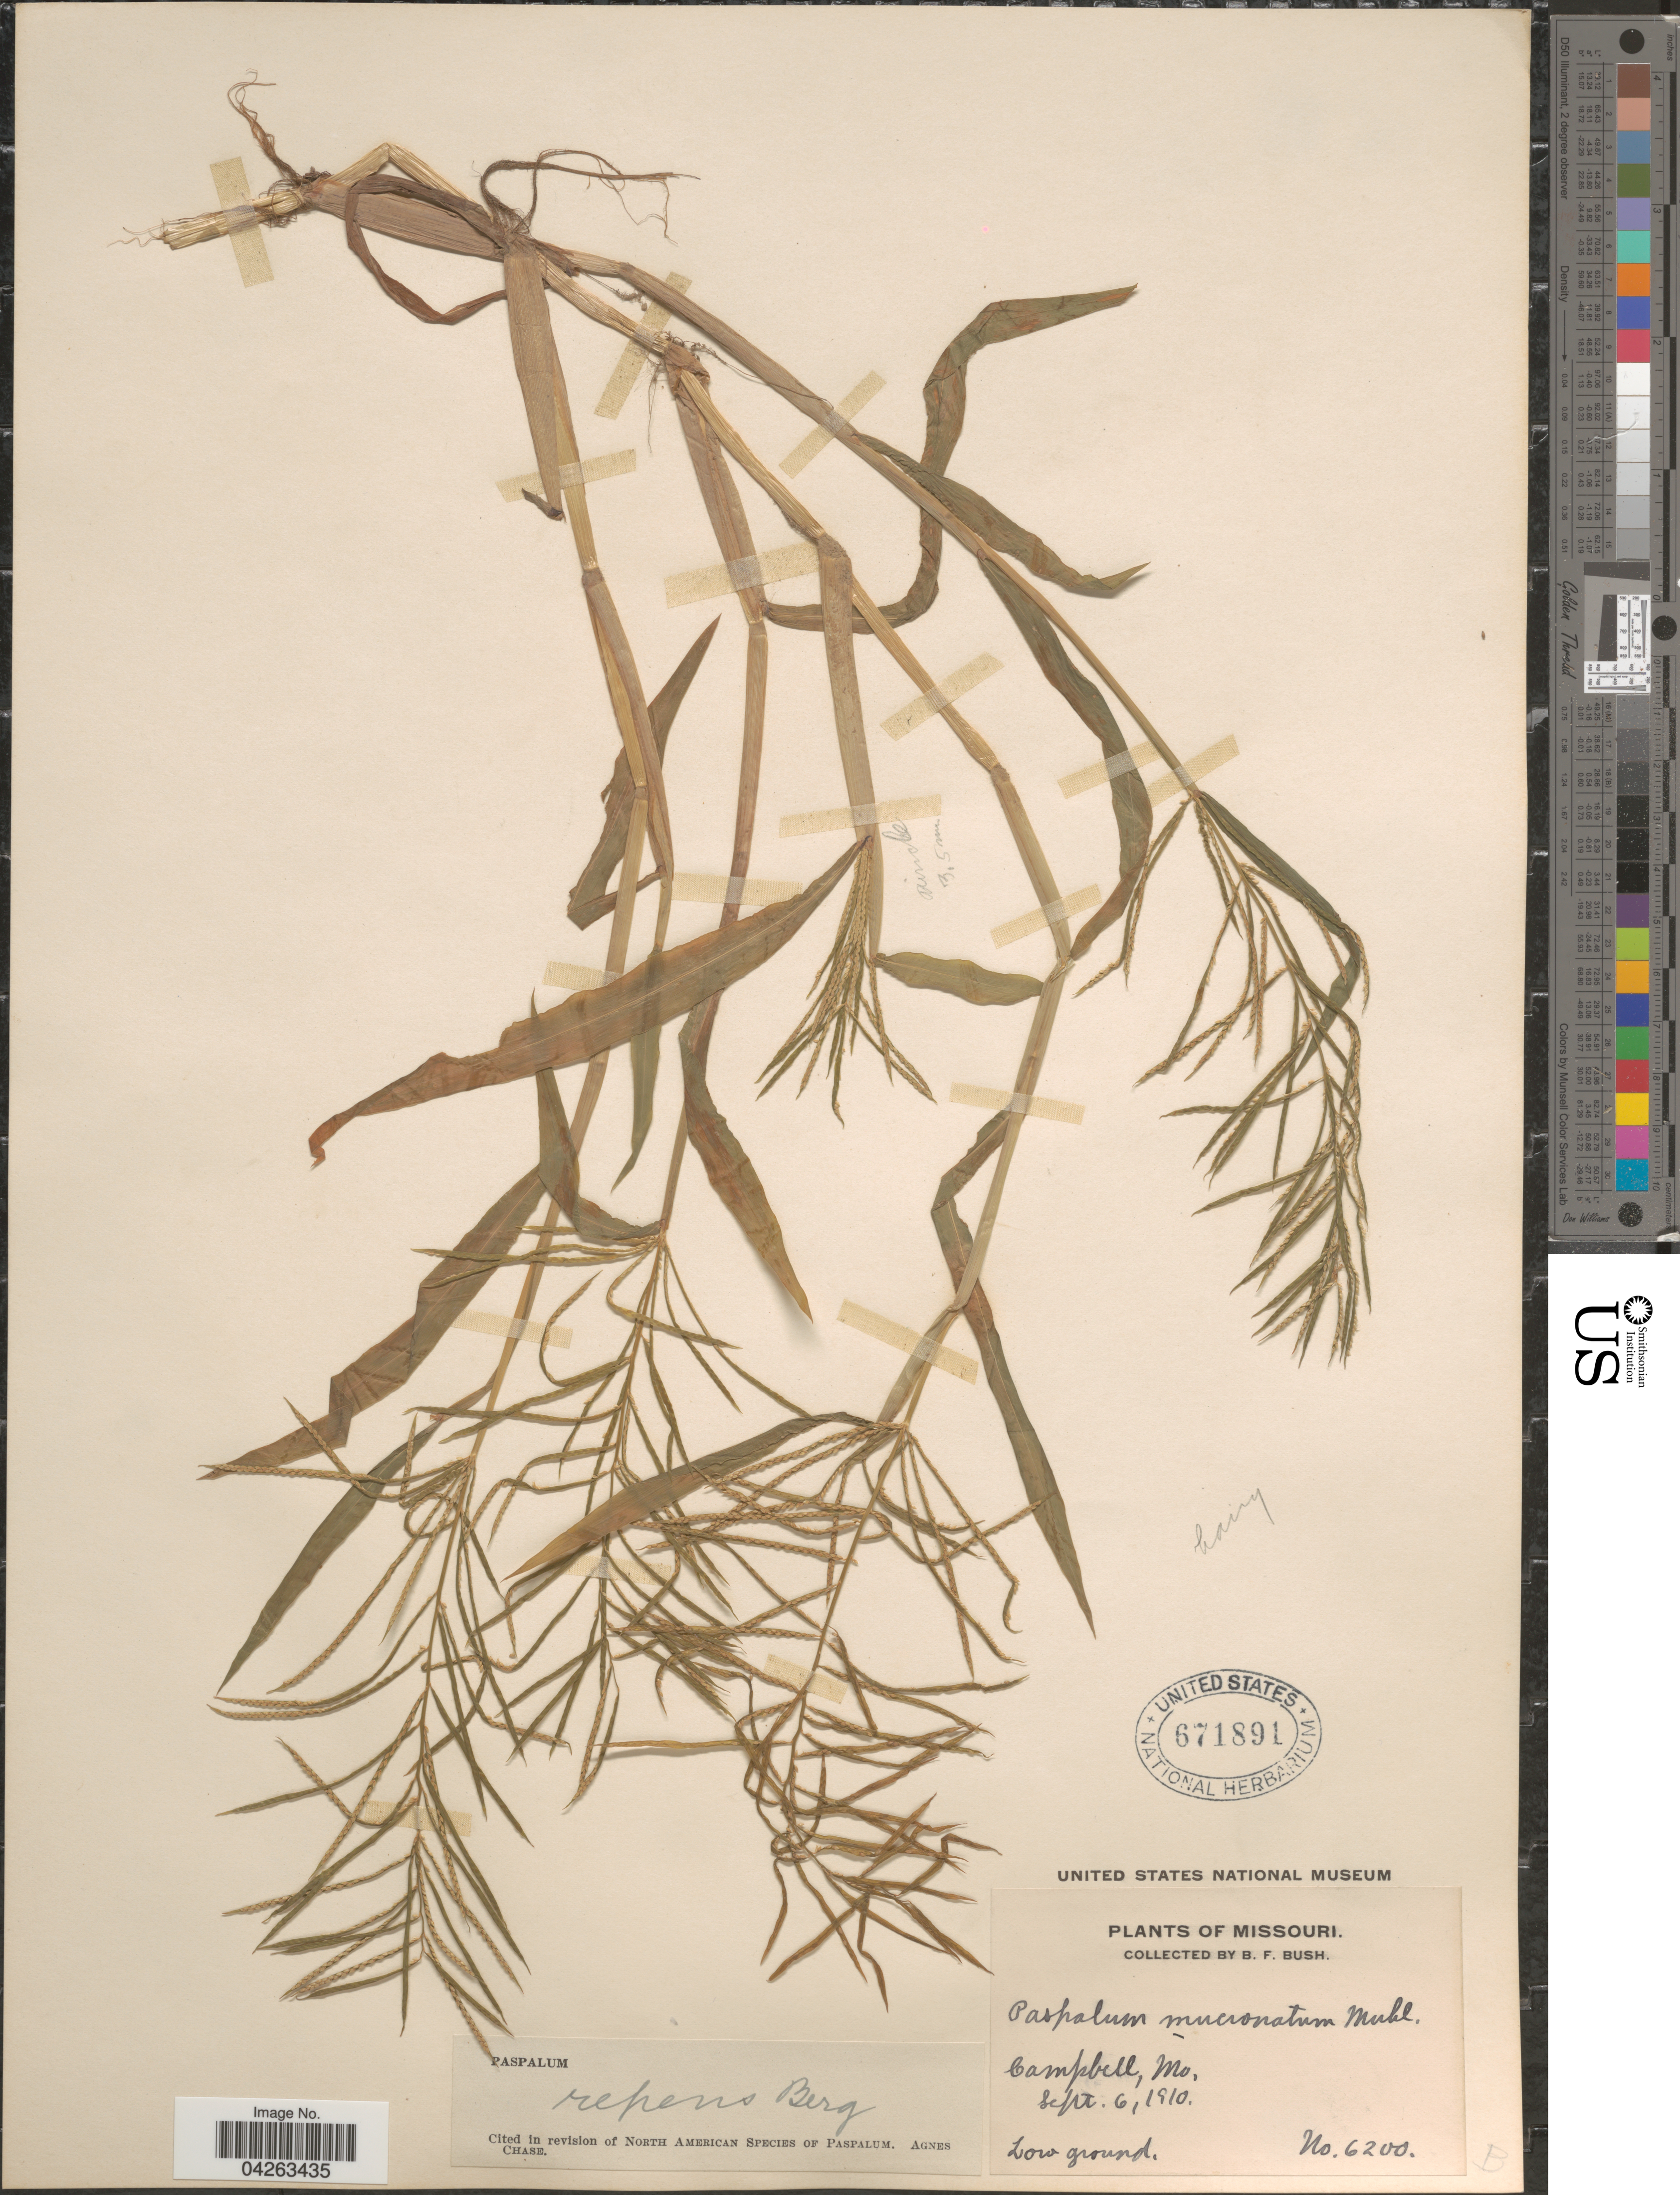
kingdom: Plantae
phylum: Tracheophyta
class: Liliopsida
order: Poales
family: Poaceae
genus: Paspalum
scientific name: Paspalum repens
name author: P.J. Bergius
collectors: B. F. Bush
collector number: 6200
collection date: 1910-09-06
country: United States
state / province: Missouri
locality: Campbell.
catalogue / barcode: US 671891